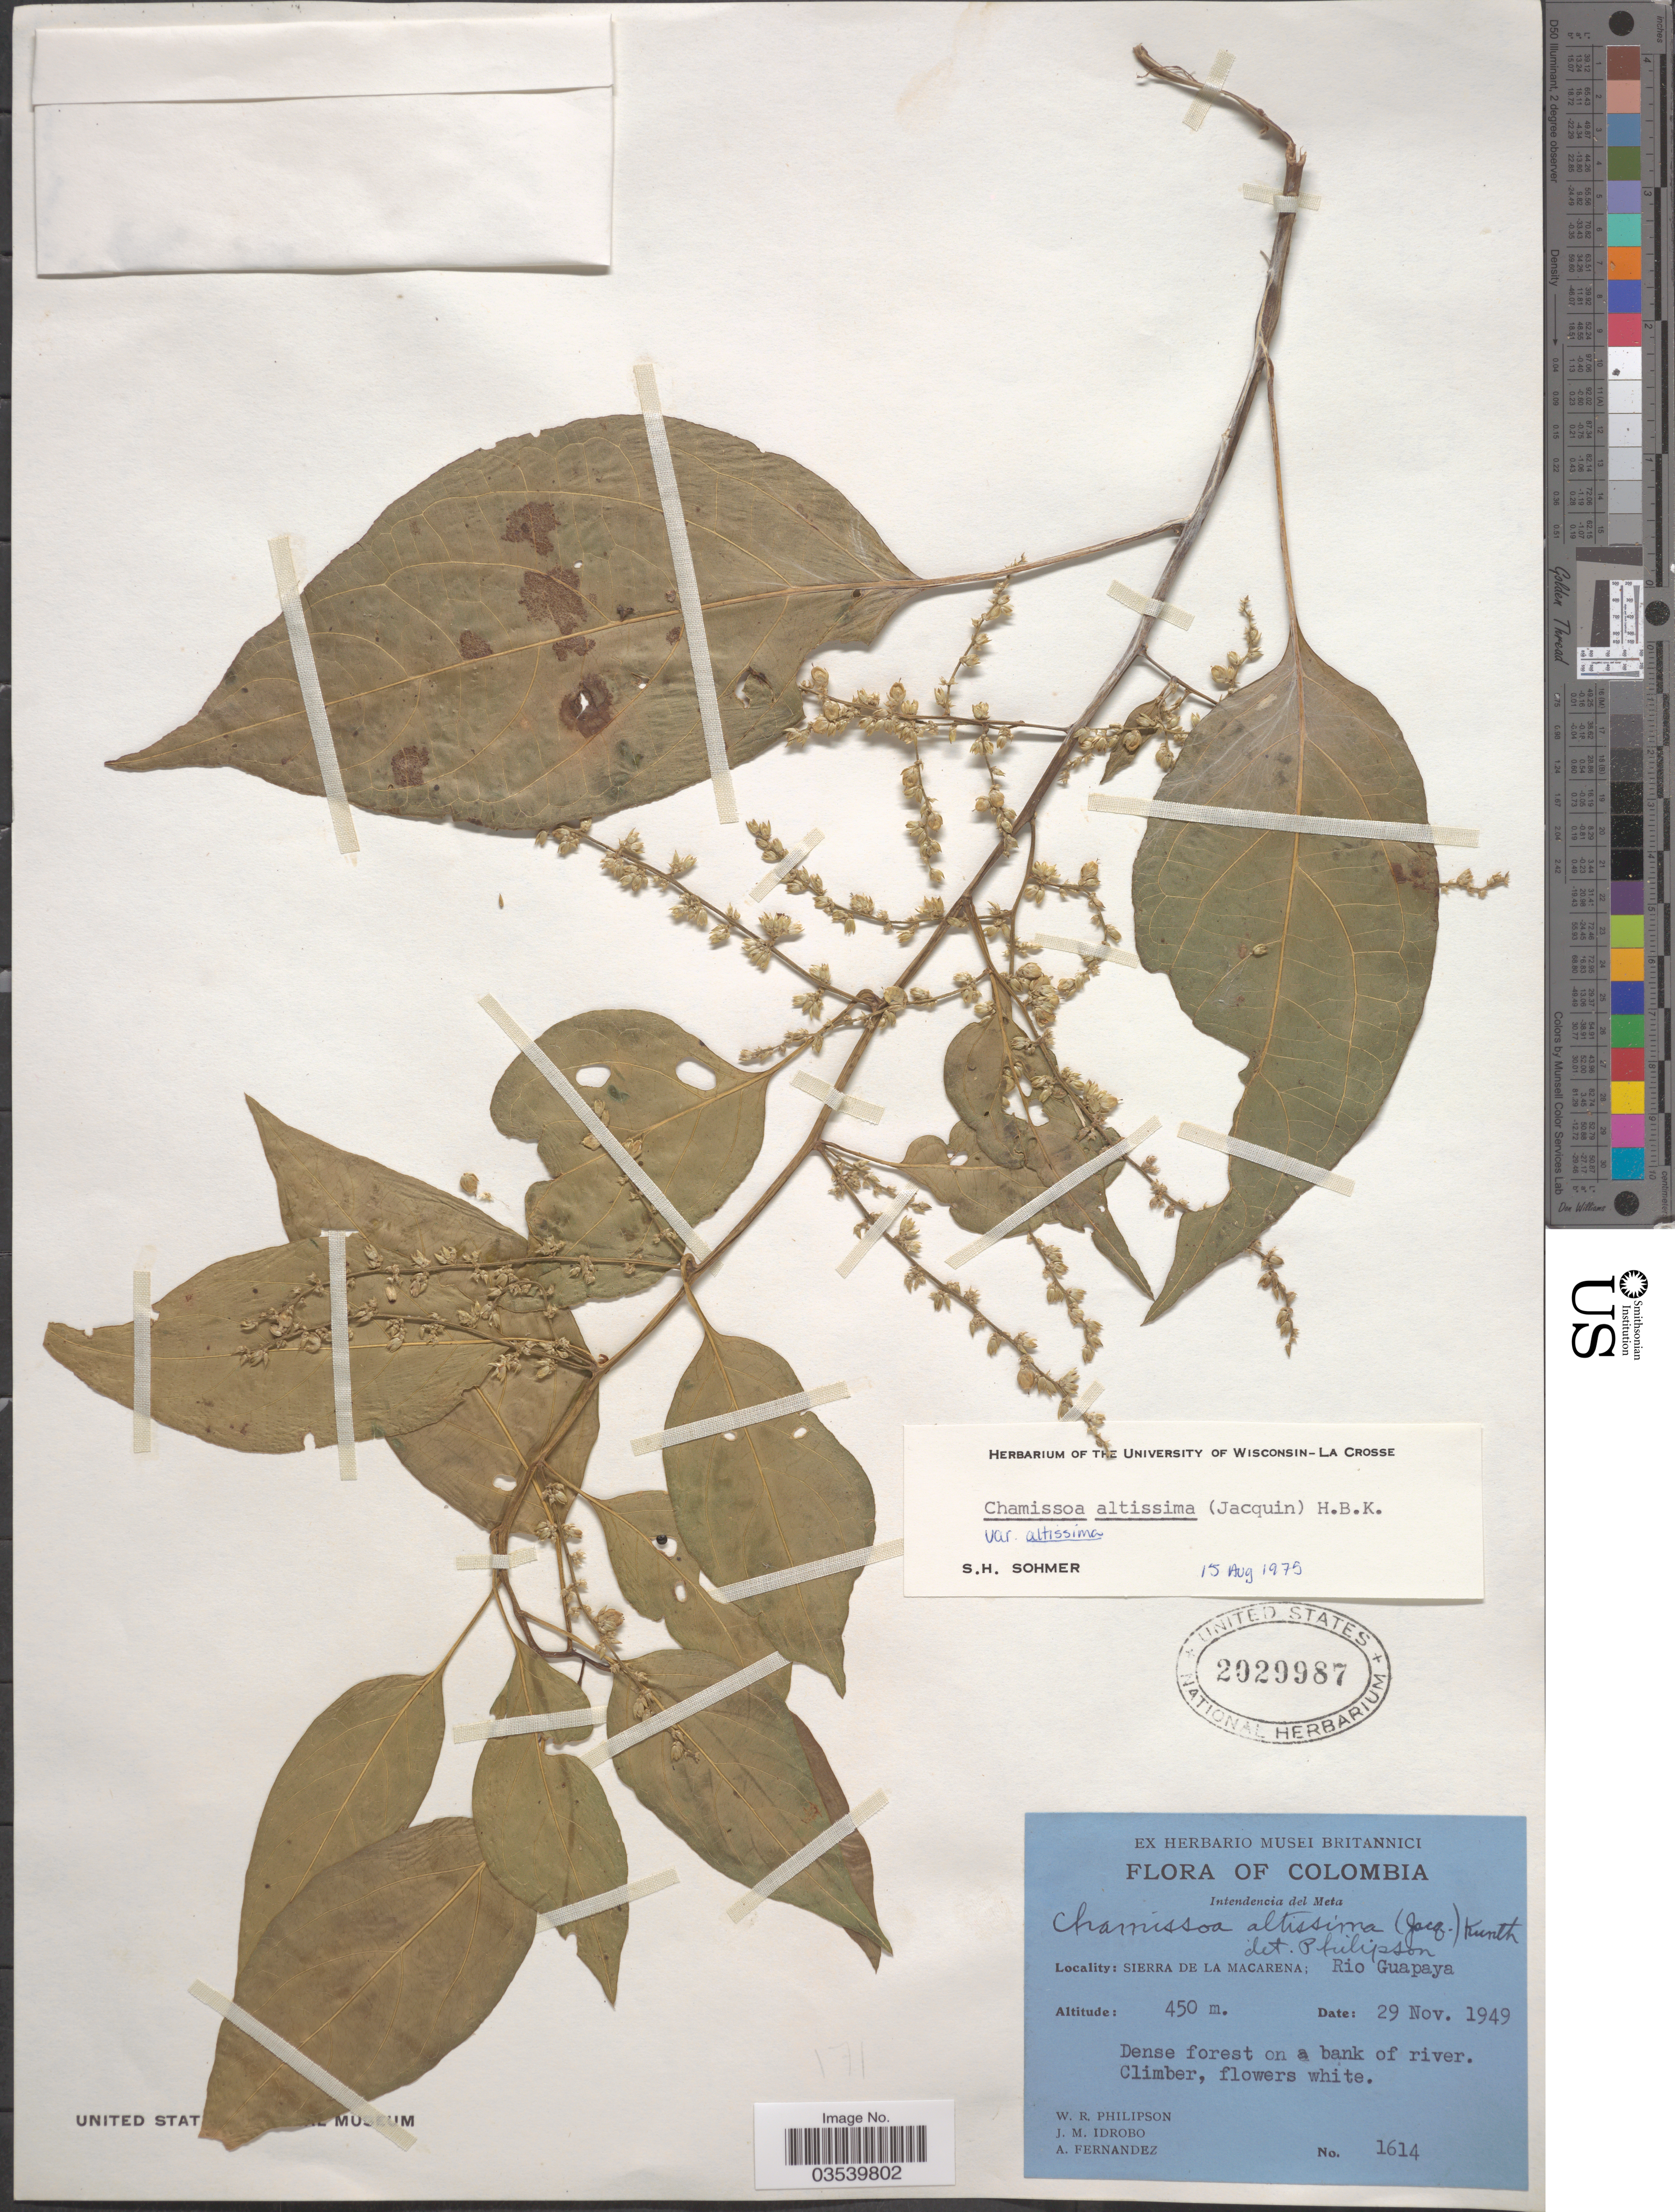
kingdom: Plantae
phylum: Tracheophyta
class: Magnoliopsida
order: Caryophyllales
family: Amaranthaceae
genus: Chamissoa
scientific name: Chamissoa altissima var. altissima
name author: (Jacq.) Kunth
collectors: W. R. Philipson, J. M. Idrobo & A. Fernandez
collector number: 1614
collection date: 1949-11-29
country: Colombia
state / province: Meta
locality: Intendencia del Meta. Sierra de La Macarena; Rio Guapaya. Dense forest on a bank of river.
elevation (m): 450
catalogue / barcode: US 2029987